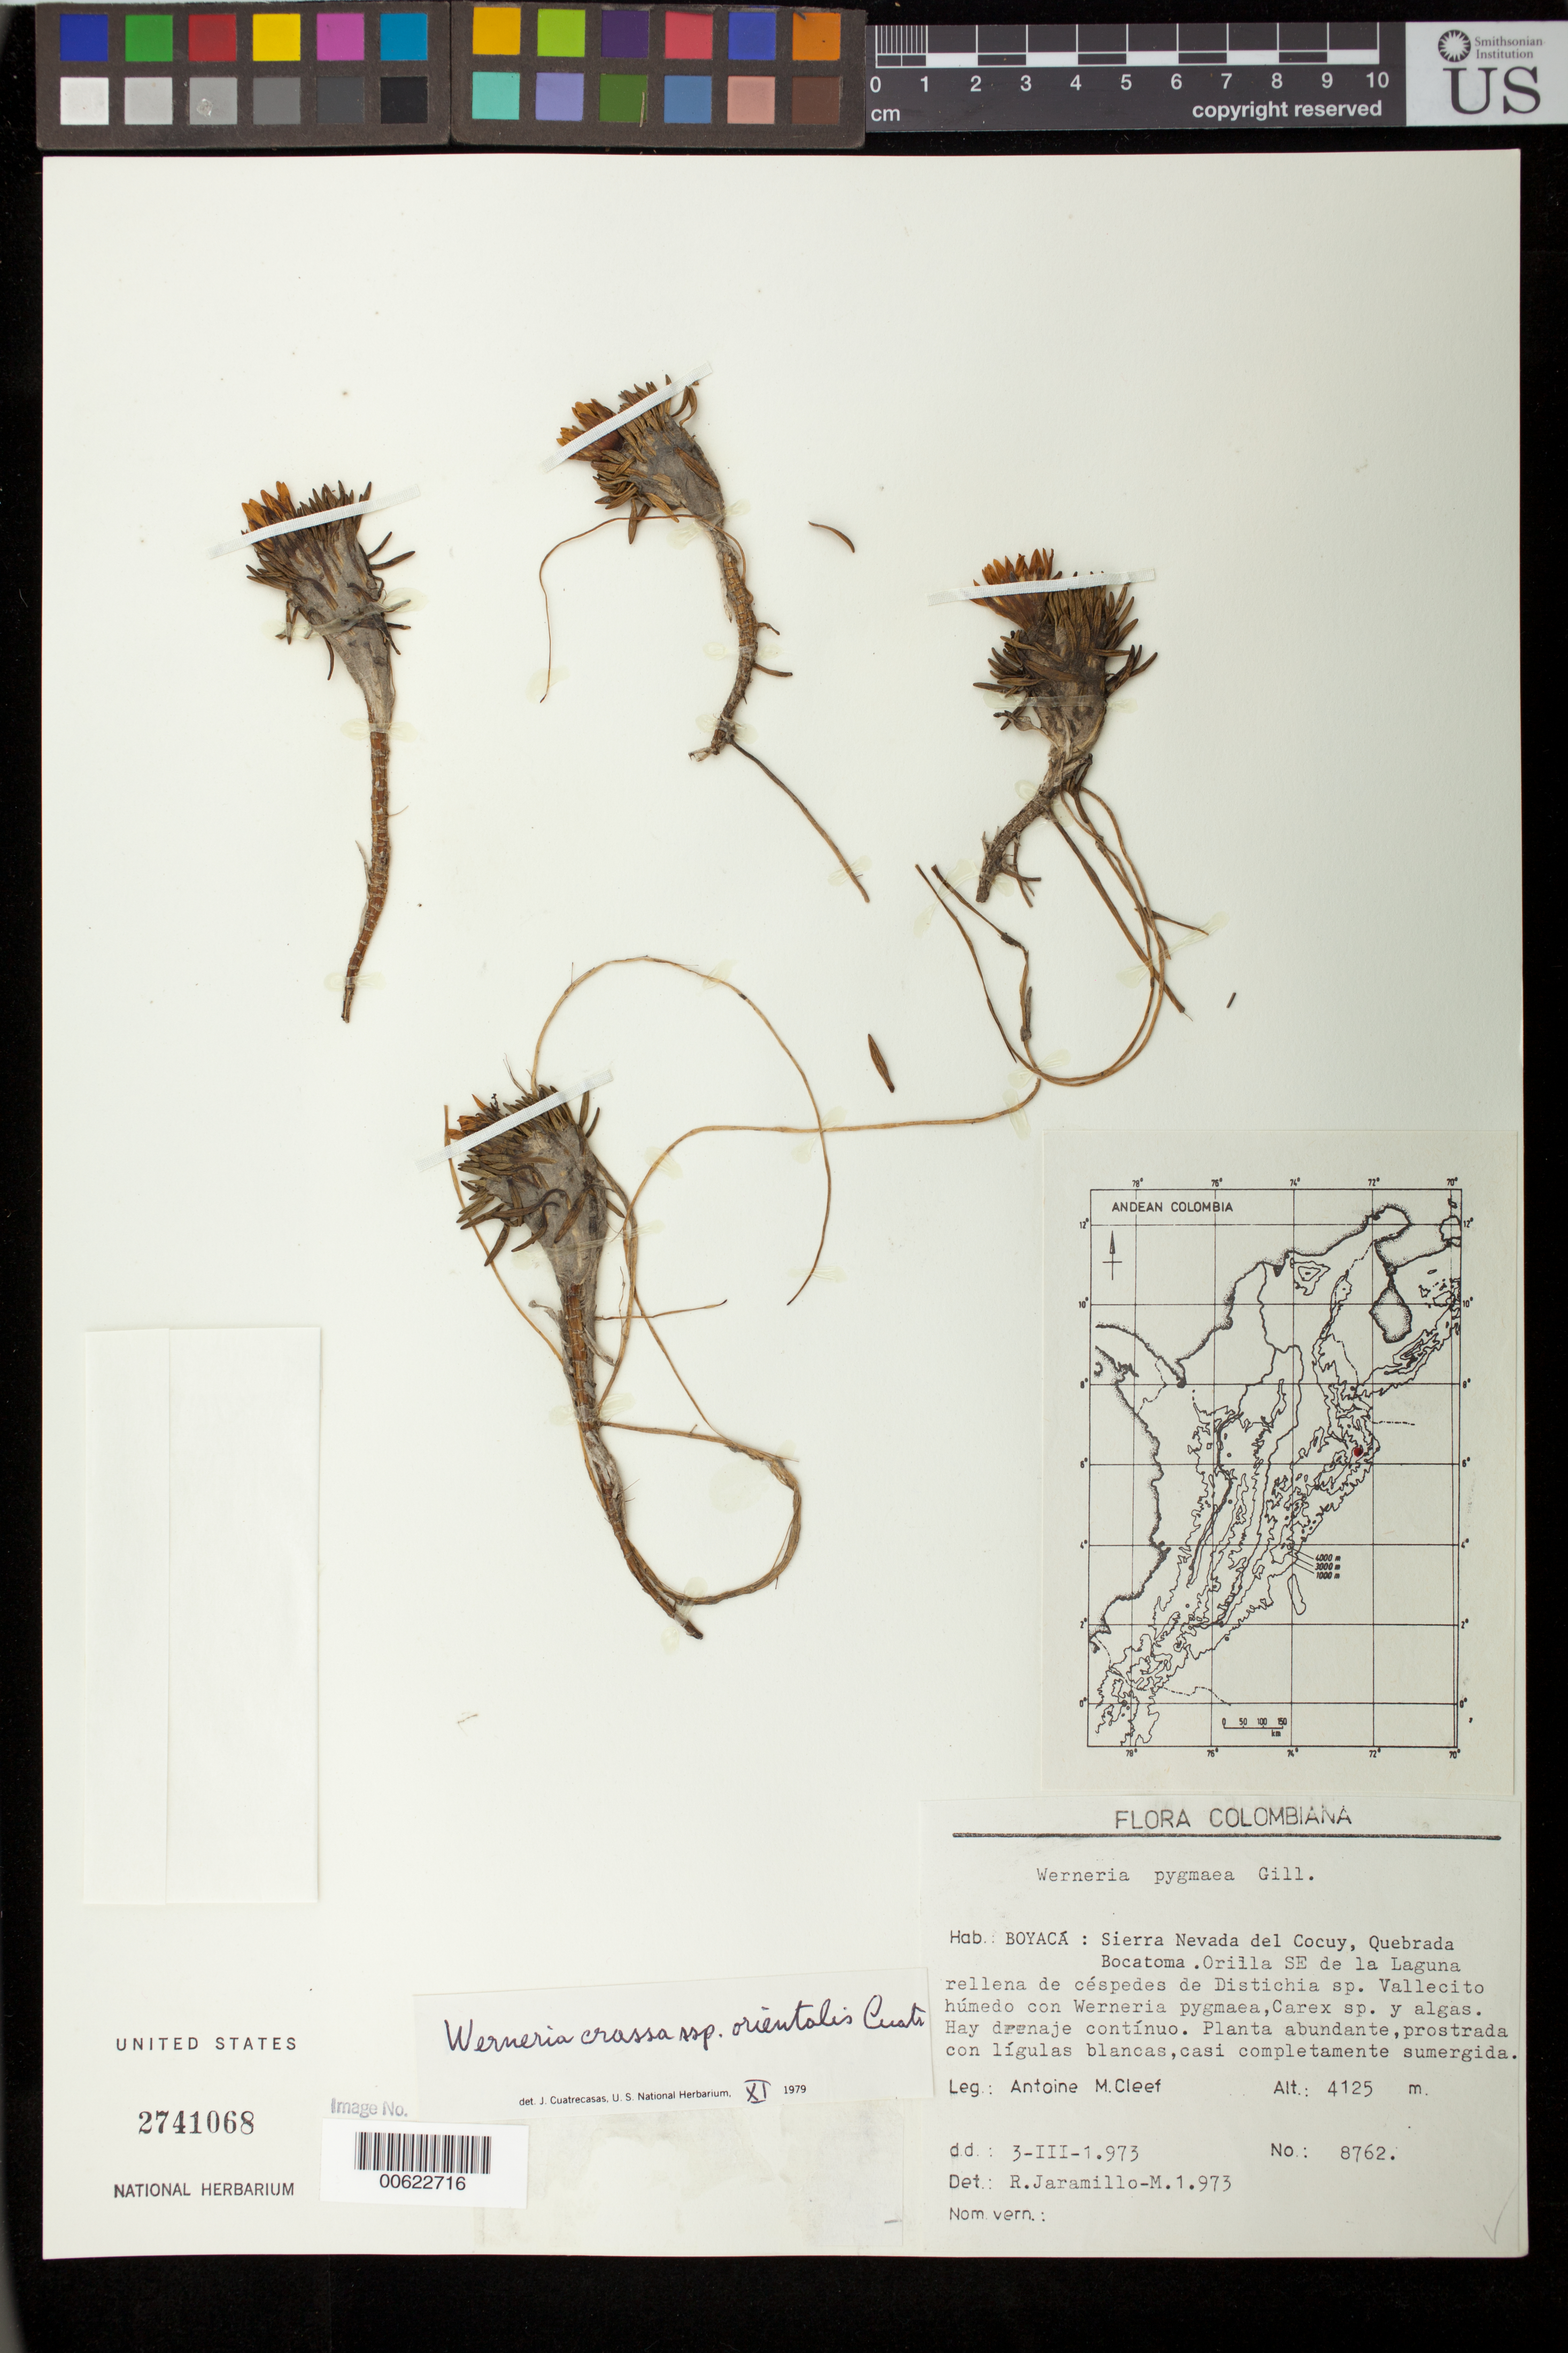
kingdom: Plantae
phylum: Tracheophyta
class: Magnoliopsida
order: Asterales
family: Asteraceae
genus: Xenophyllum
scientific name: Xenophyllum crassum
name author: (S.F. Blake) V.A. Funk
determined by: Funk, Vicki A., (BOT), Smithsonian Institution - National Museum of Natural History (UNITED STATES)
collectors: A. M. Cleef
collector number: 8762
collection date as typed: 3-Mar-73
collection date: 1973-03-03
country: Colombia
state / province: Boyacá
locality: Sierra Nevada del Cocuy, Quebrado Bocatoma, Orilla SE de la Laguna rellena de cespedes de Distichia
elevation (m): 4125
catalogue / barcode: US 2741068